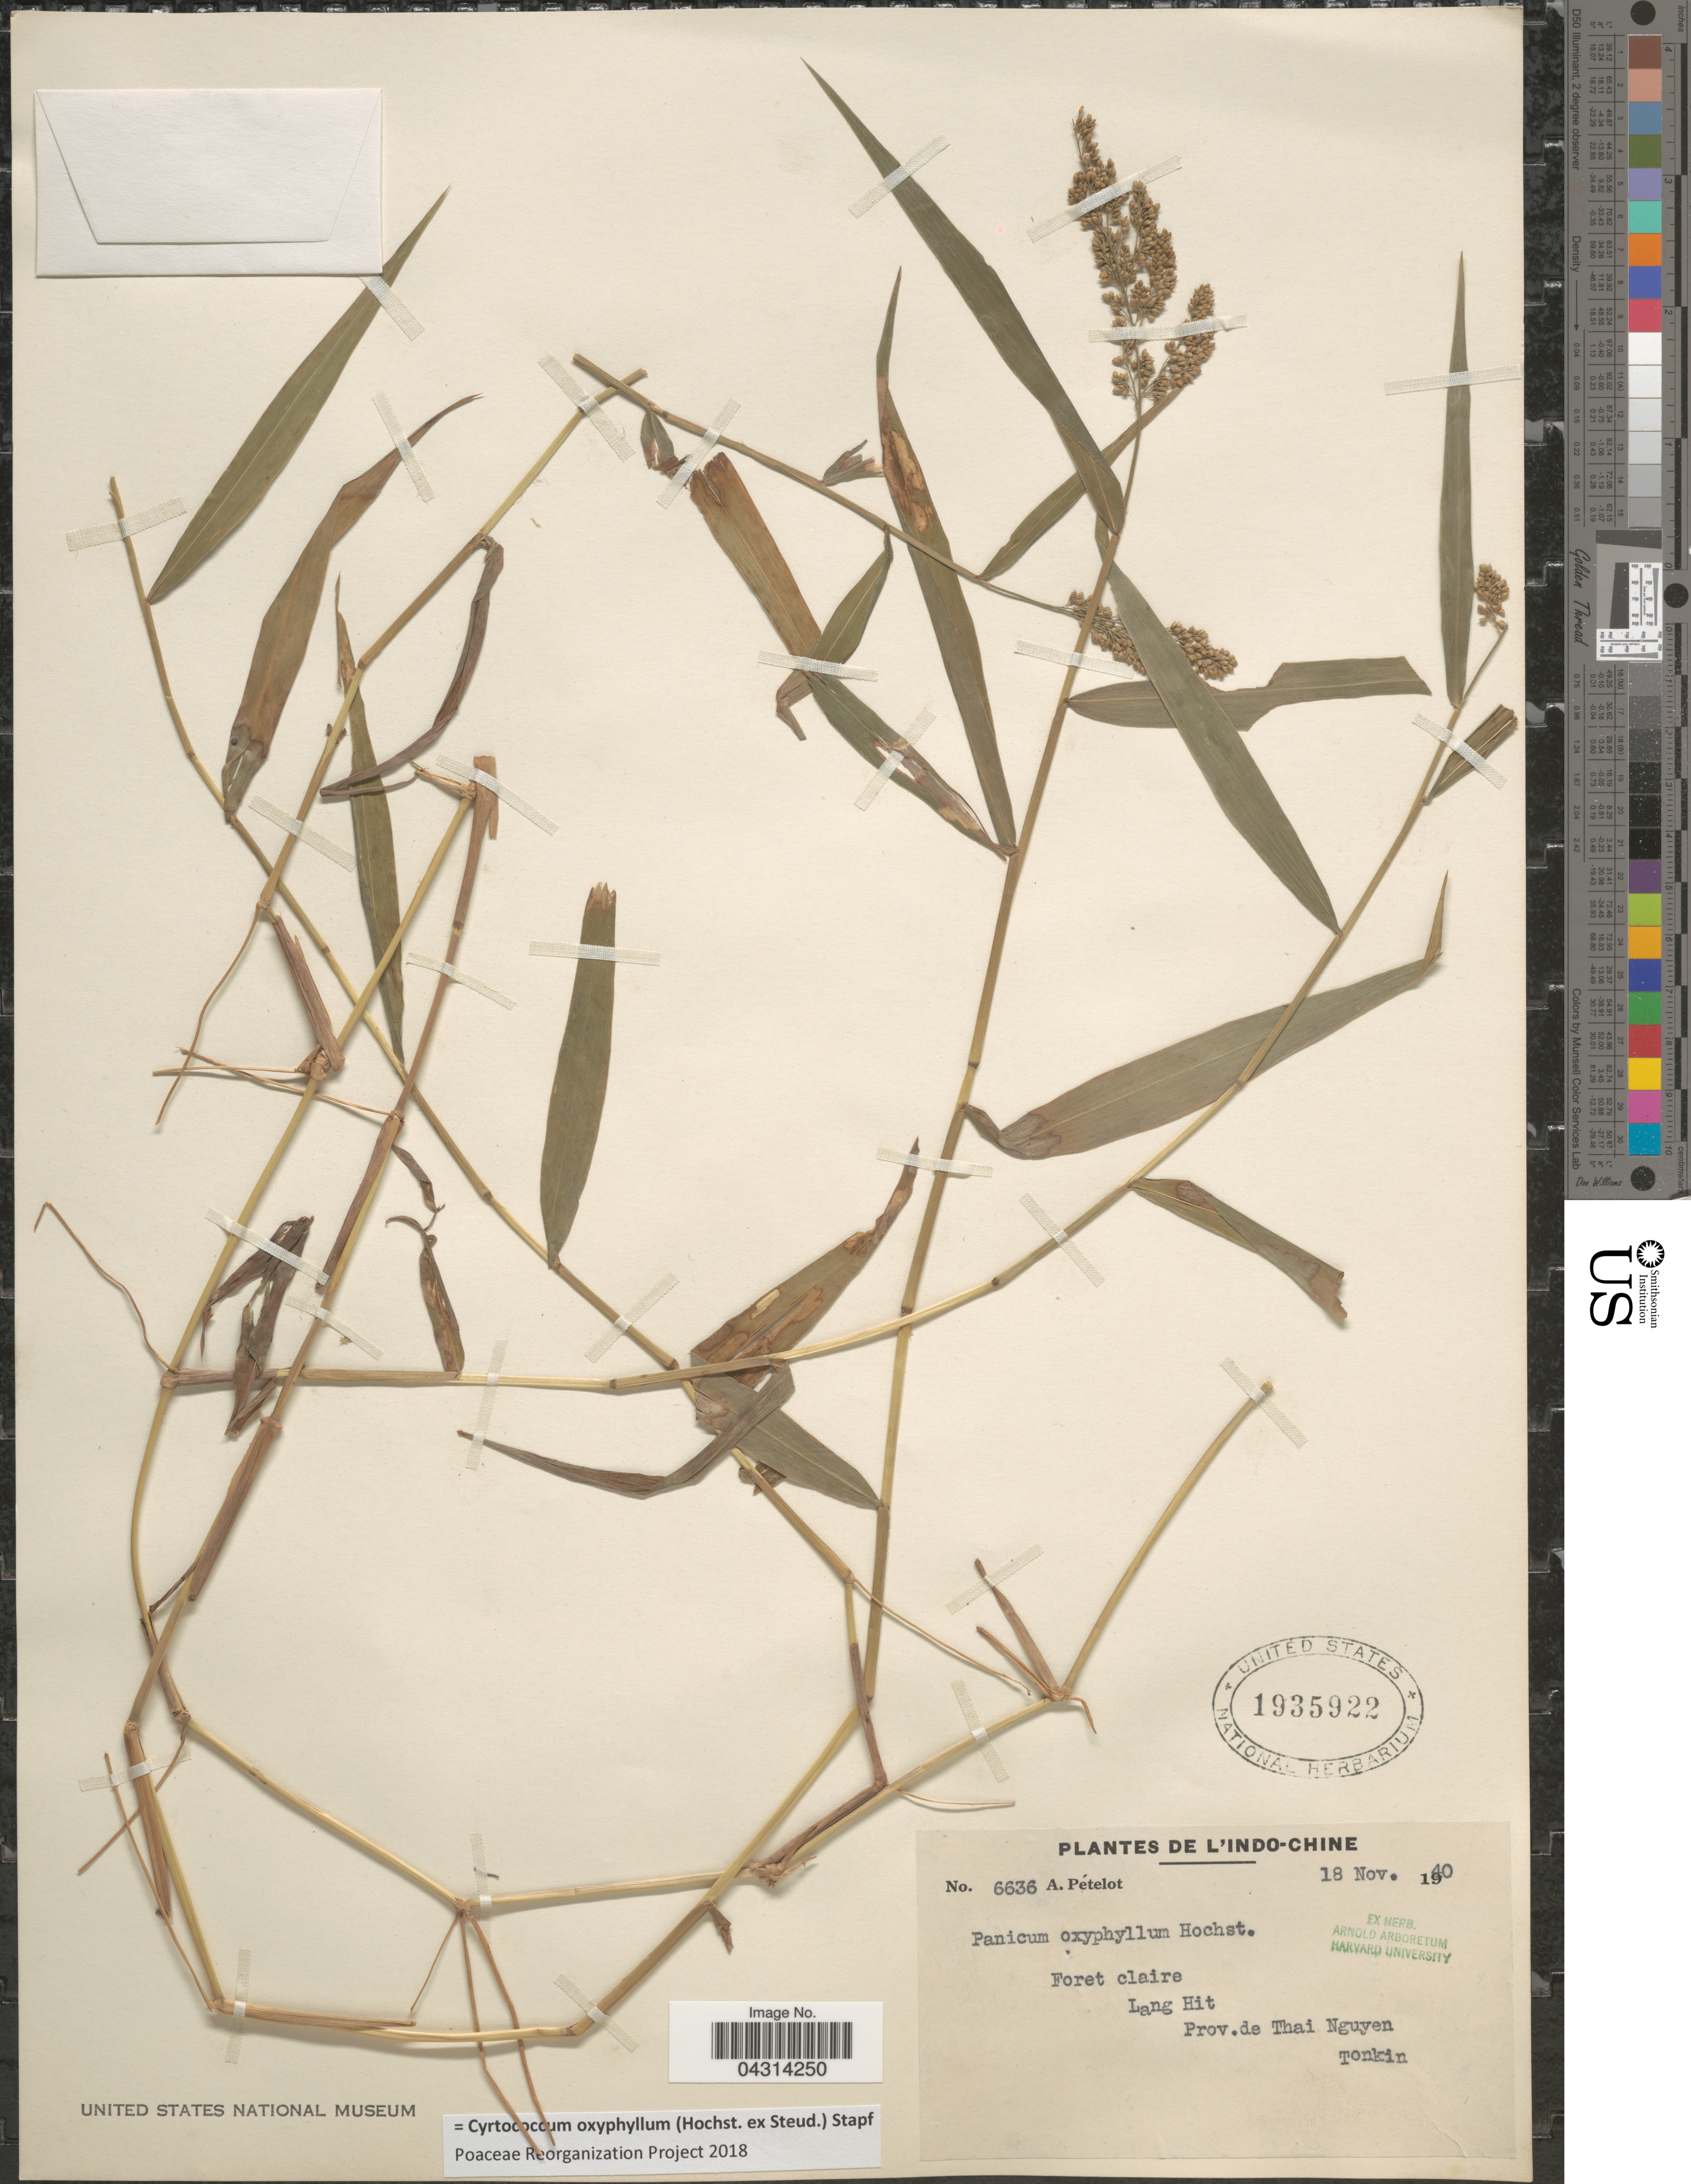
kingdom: Plantae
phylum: Tracheophyta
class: Liliopsida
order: Poales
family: Poaceae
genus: Cyrtococcum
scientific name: Cyrtococcum oxyphyllum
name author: (Steud.) Stapf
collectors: A. Petelot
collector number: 6636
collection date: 1940-11-18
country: Vietnam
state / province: Thai Nguyen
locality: L'Indo-Chine. Foret claire. Lang Hit. Prov. de Thai Nguyen. Tonkin.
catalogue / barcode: US 1935922